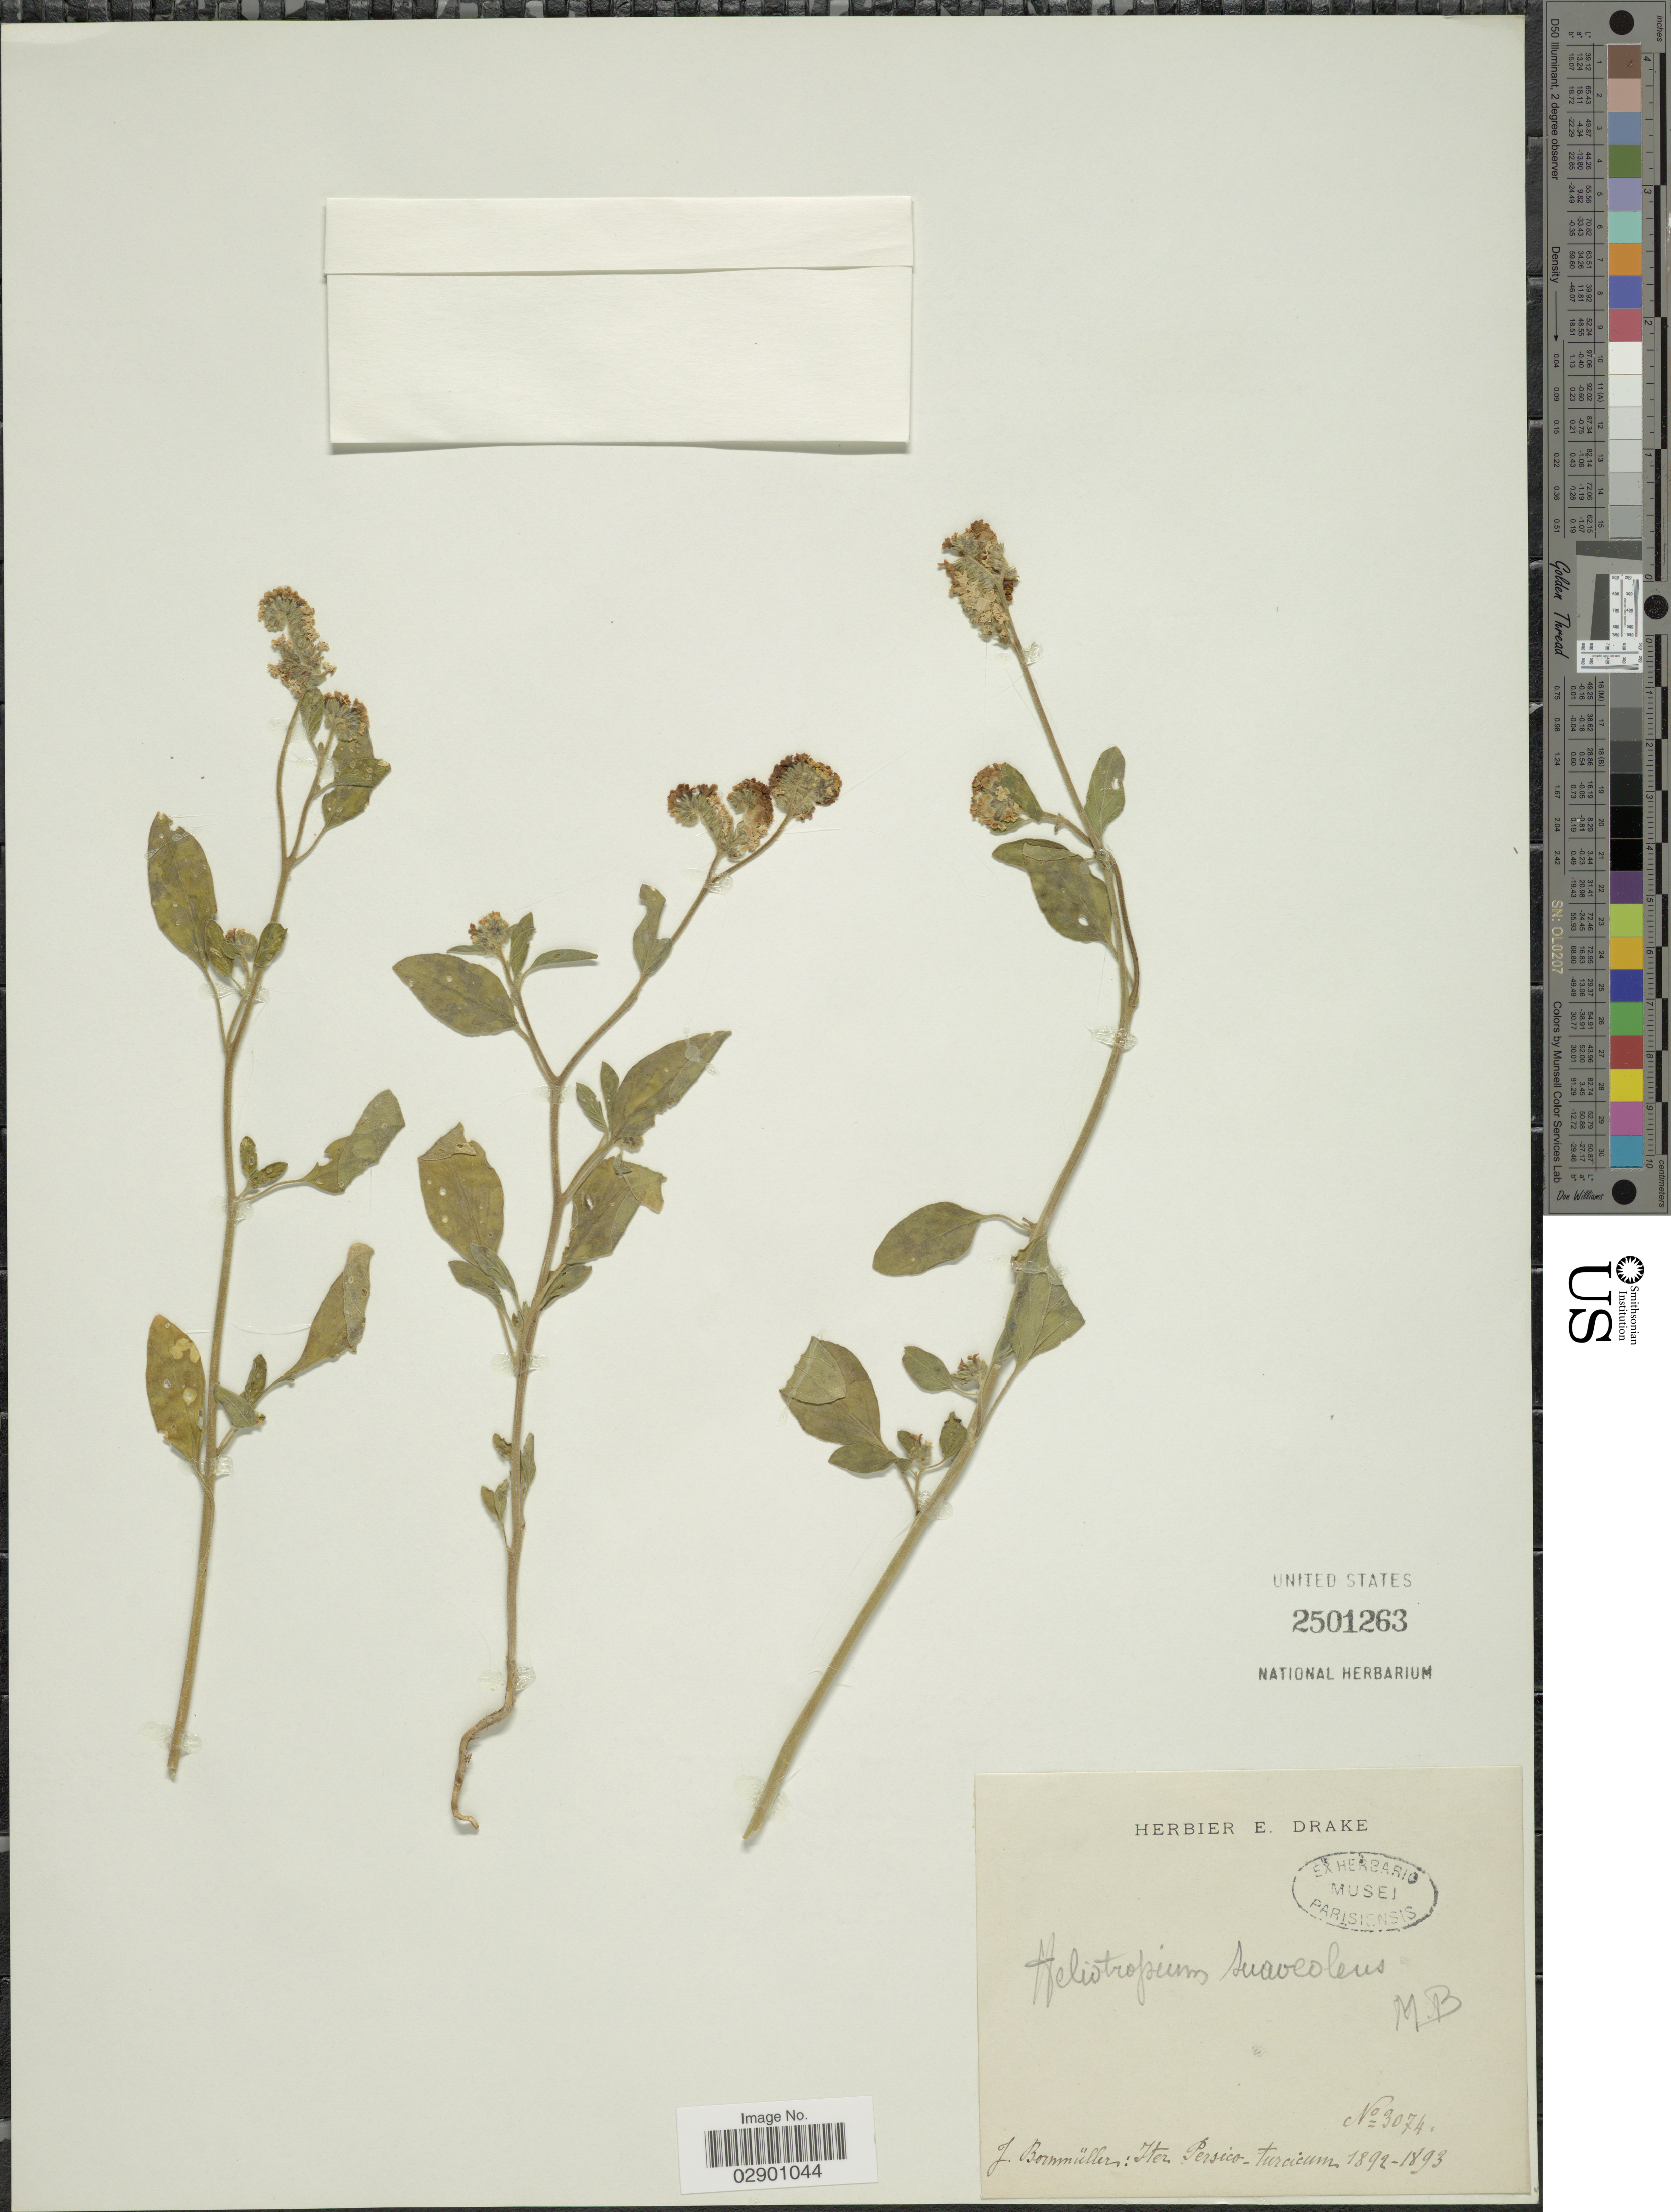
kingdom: Plantae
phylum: Tracheophyta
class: Magnoliopsida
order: Boraginales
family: Heliotropiaceae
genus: Heliotropium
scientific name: Heliotropium suaveolens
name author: M. Bieb.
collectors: J. Bornmüller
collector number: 3074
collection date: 1892/1893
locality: Persico-turcicum.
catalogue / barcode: US 2501263